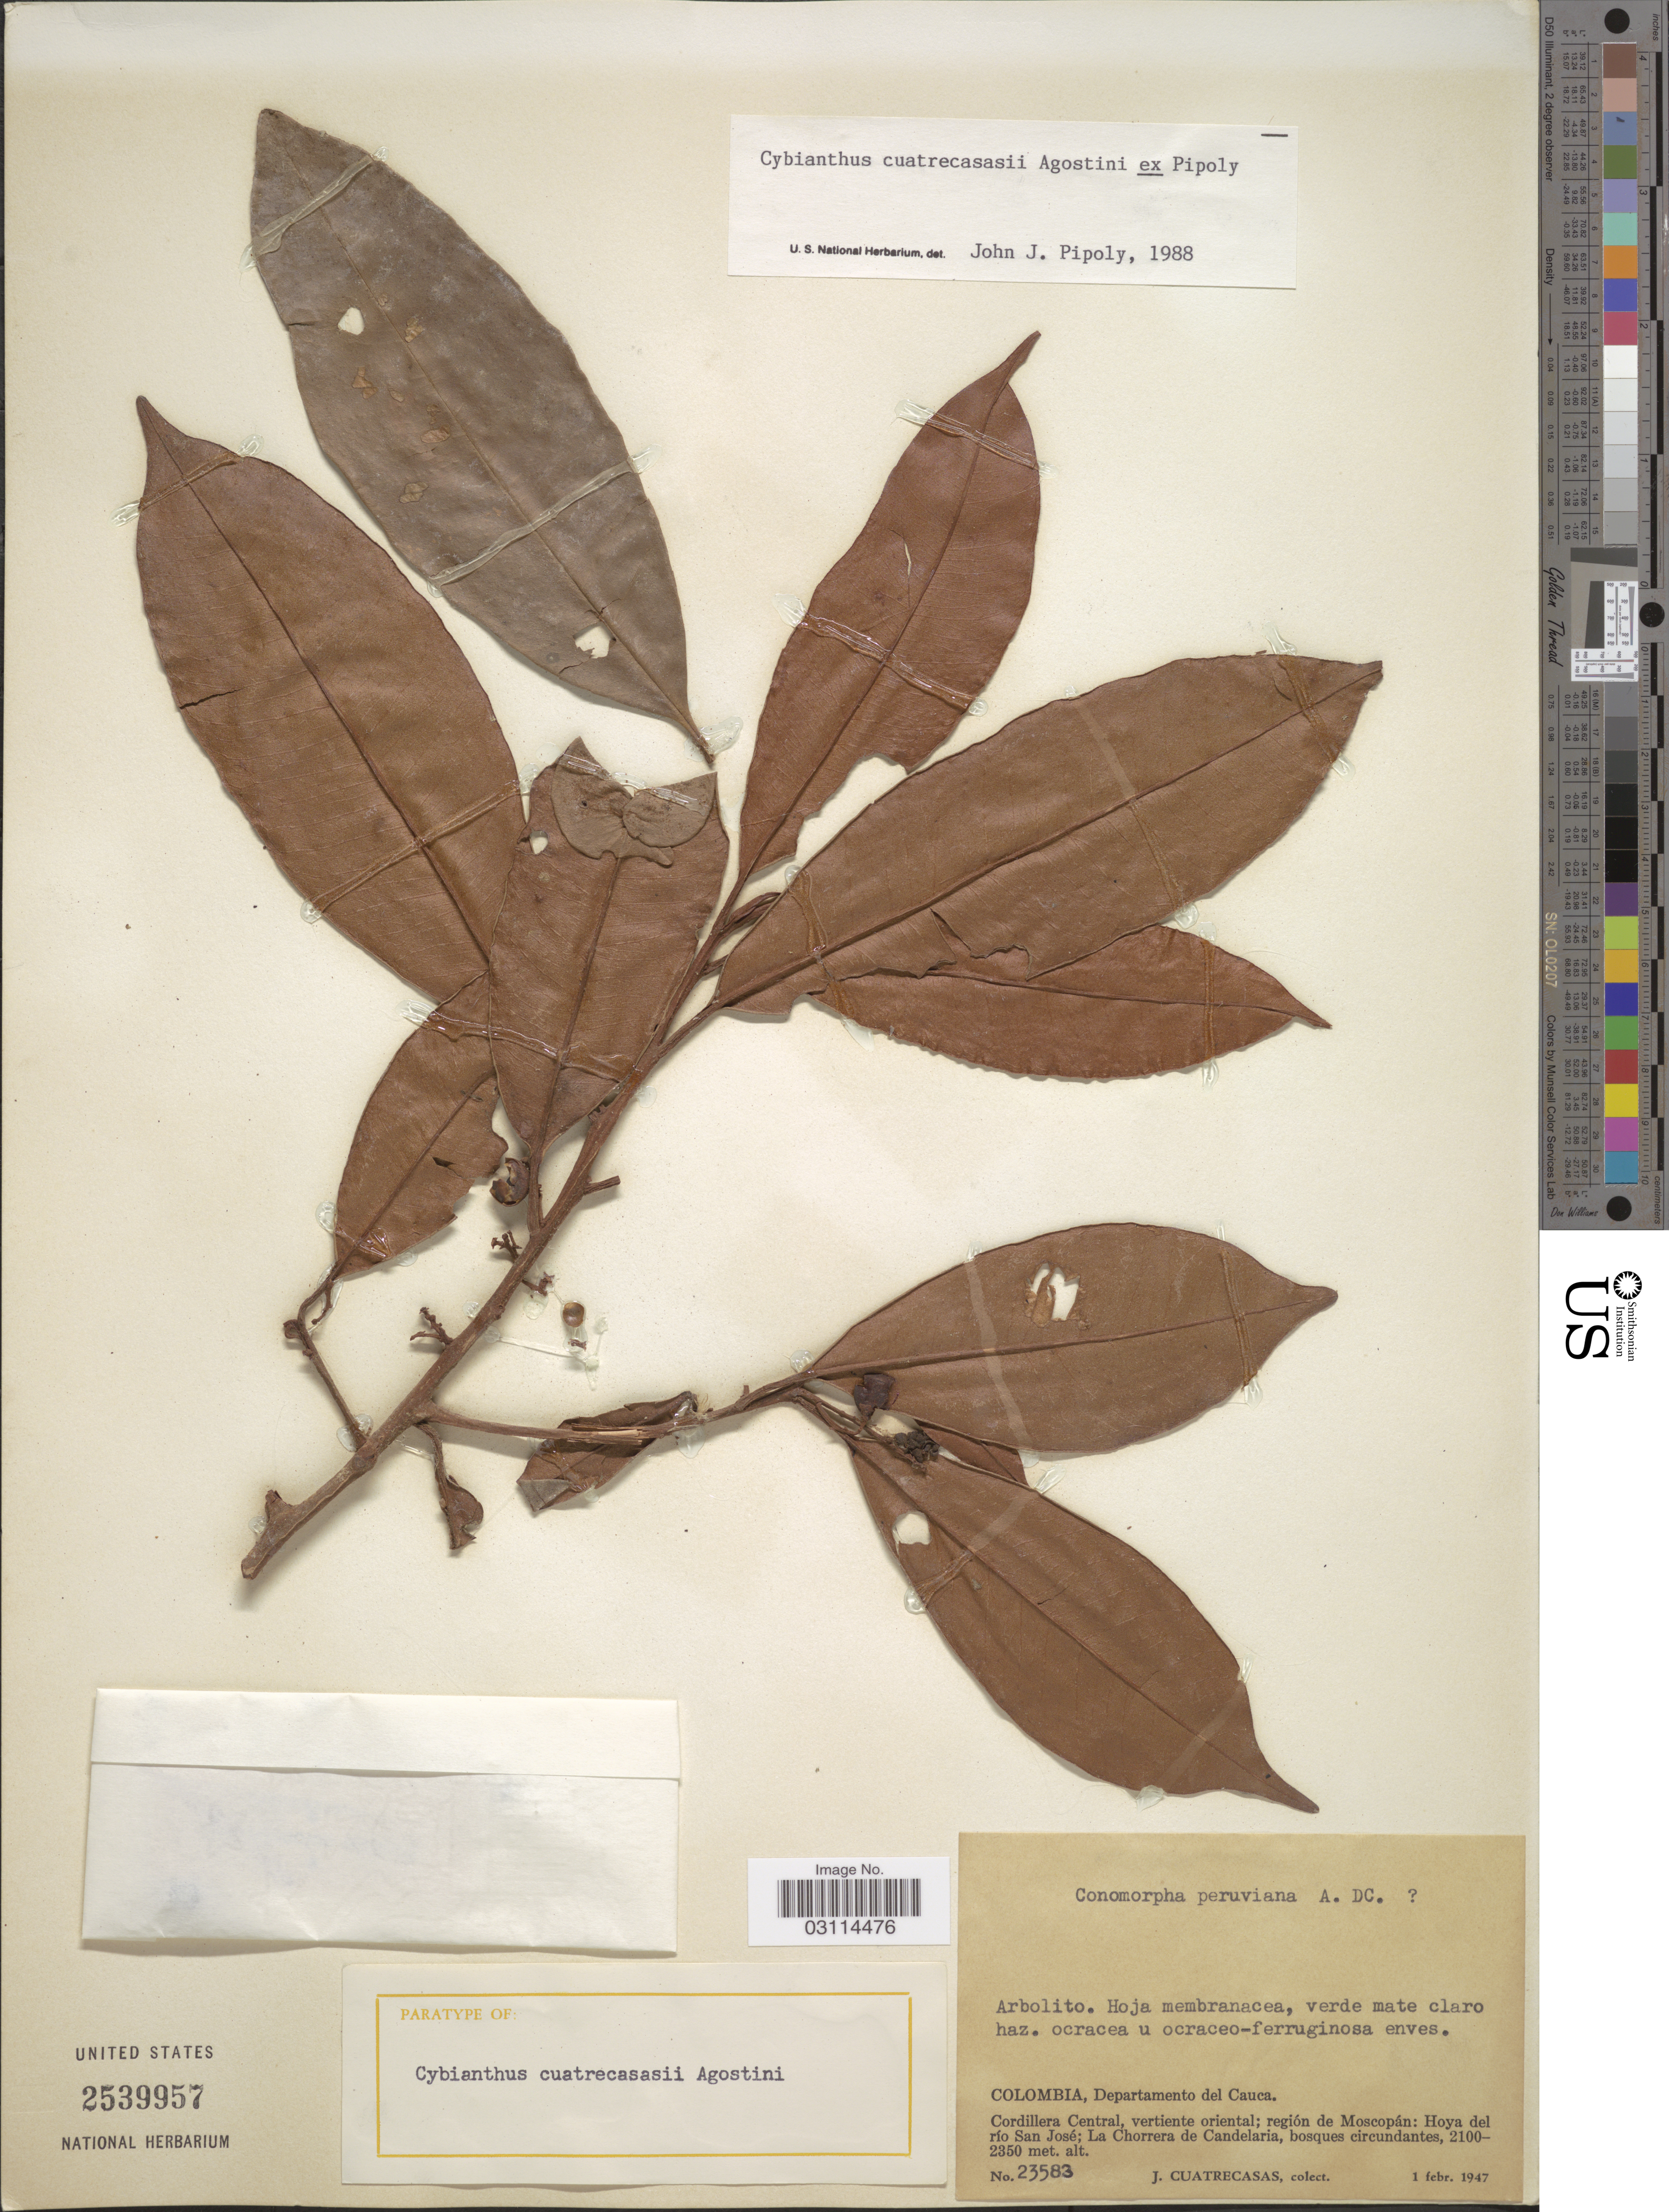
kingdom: Plantae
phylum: Tracheophyta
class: Magnoliopsida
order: Ericales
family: Primulaceae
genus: Cybianthus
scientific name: Cybianthus cuatrecasasii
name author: Pipoly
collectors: J. Cuatrecasas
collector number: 23583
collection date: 1947-02-01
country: Colombia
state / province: Cauca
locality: Cordillera Central, vertiente oriental; región de Moscopán: Hoya del río San José; La Chorrera de Candelaria, bosque circundantes.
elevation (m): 2100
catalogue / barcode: US 2539957